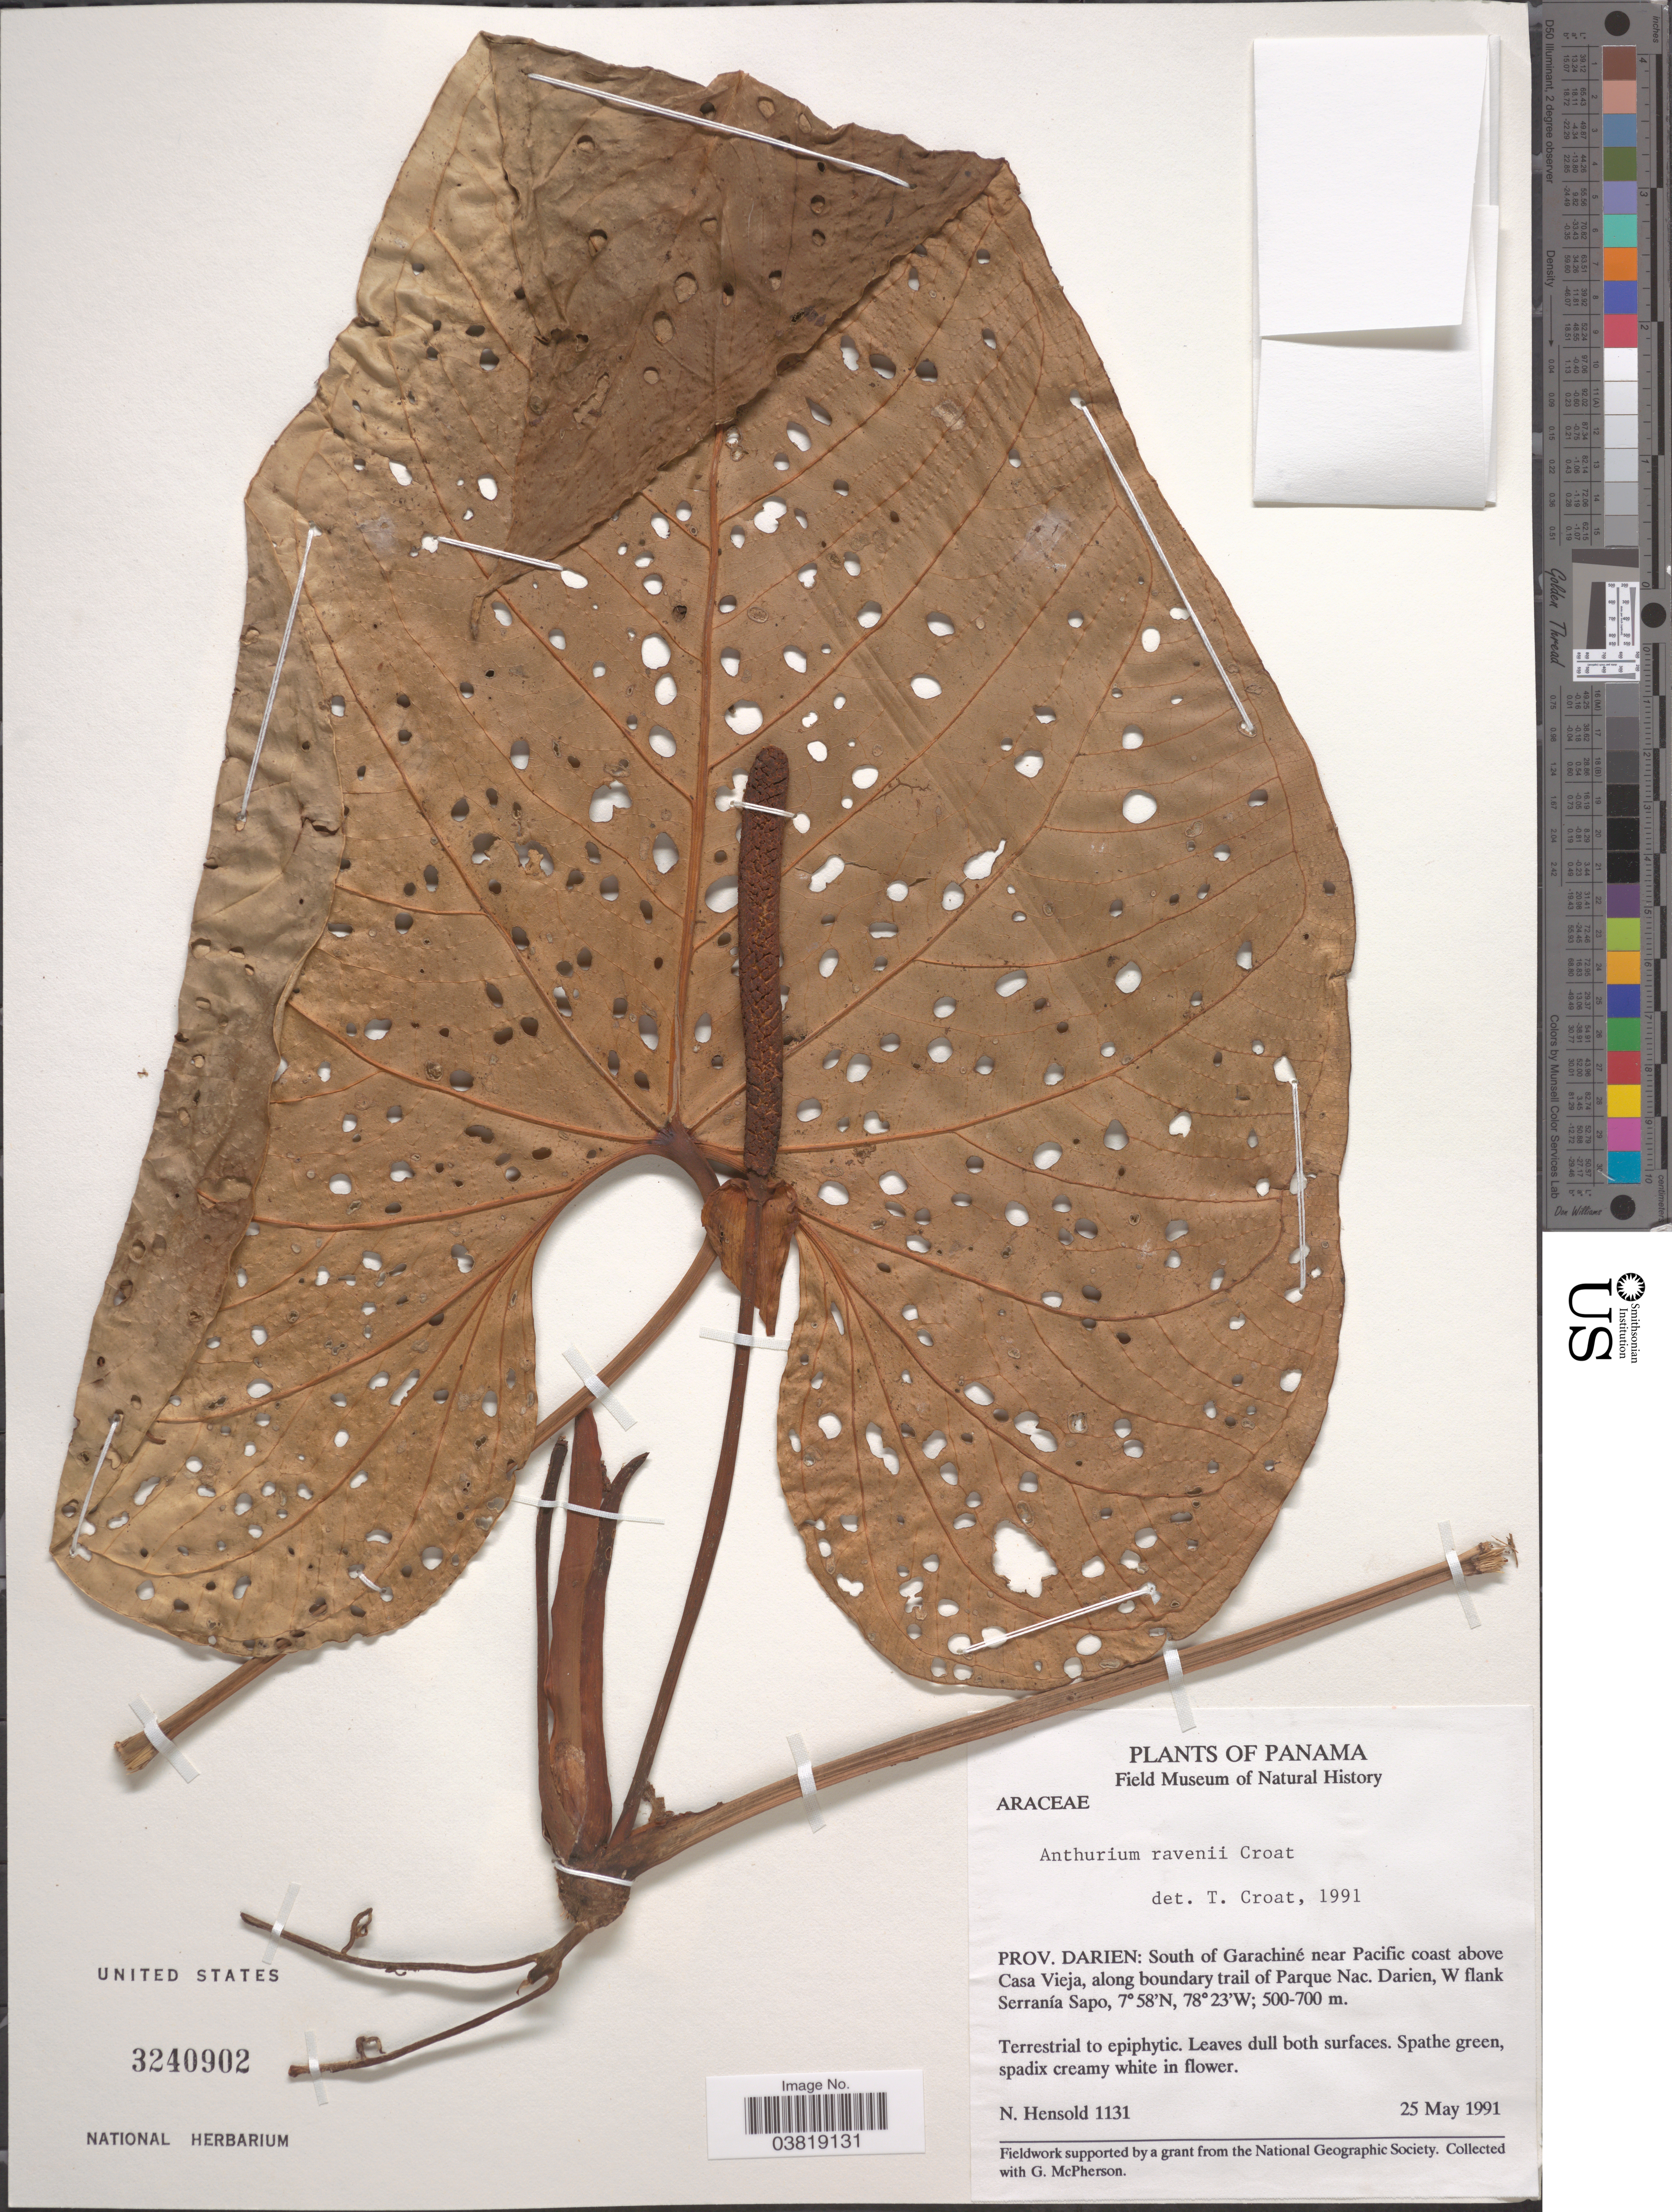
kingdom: Plantae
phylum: Tracheophyta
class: Liliopsida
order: Alismatales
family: Araceae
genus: Anthurium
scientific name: Anthurium ravenii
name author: Croat & R.A. Baker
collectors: N. Hensold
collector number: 1131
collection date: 1991-05-25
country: Panama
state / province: Darien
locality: South of Garachiné near Pacific coast above Casa Vieja, along boundary trail of Parque Nac. Darien, W flank Serranía Sapo.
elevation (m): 500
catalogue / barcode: US 3240902